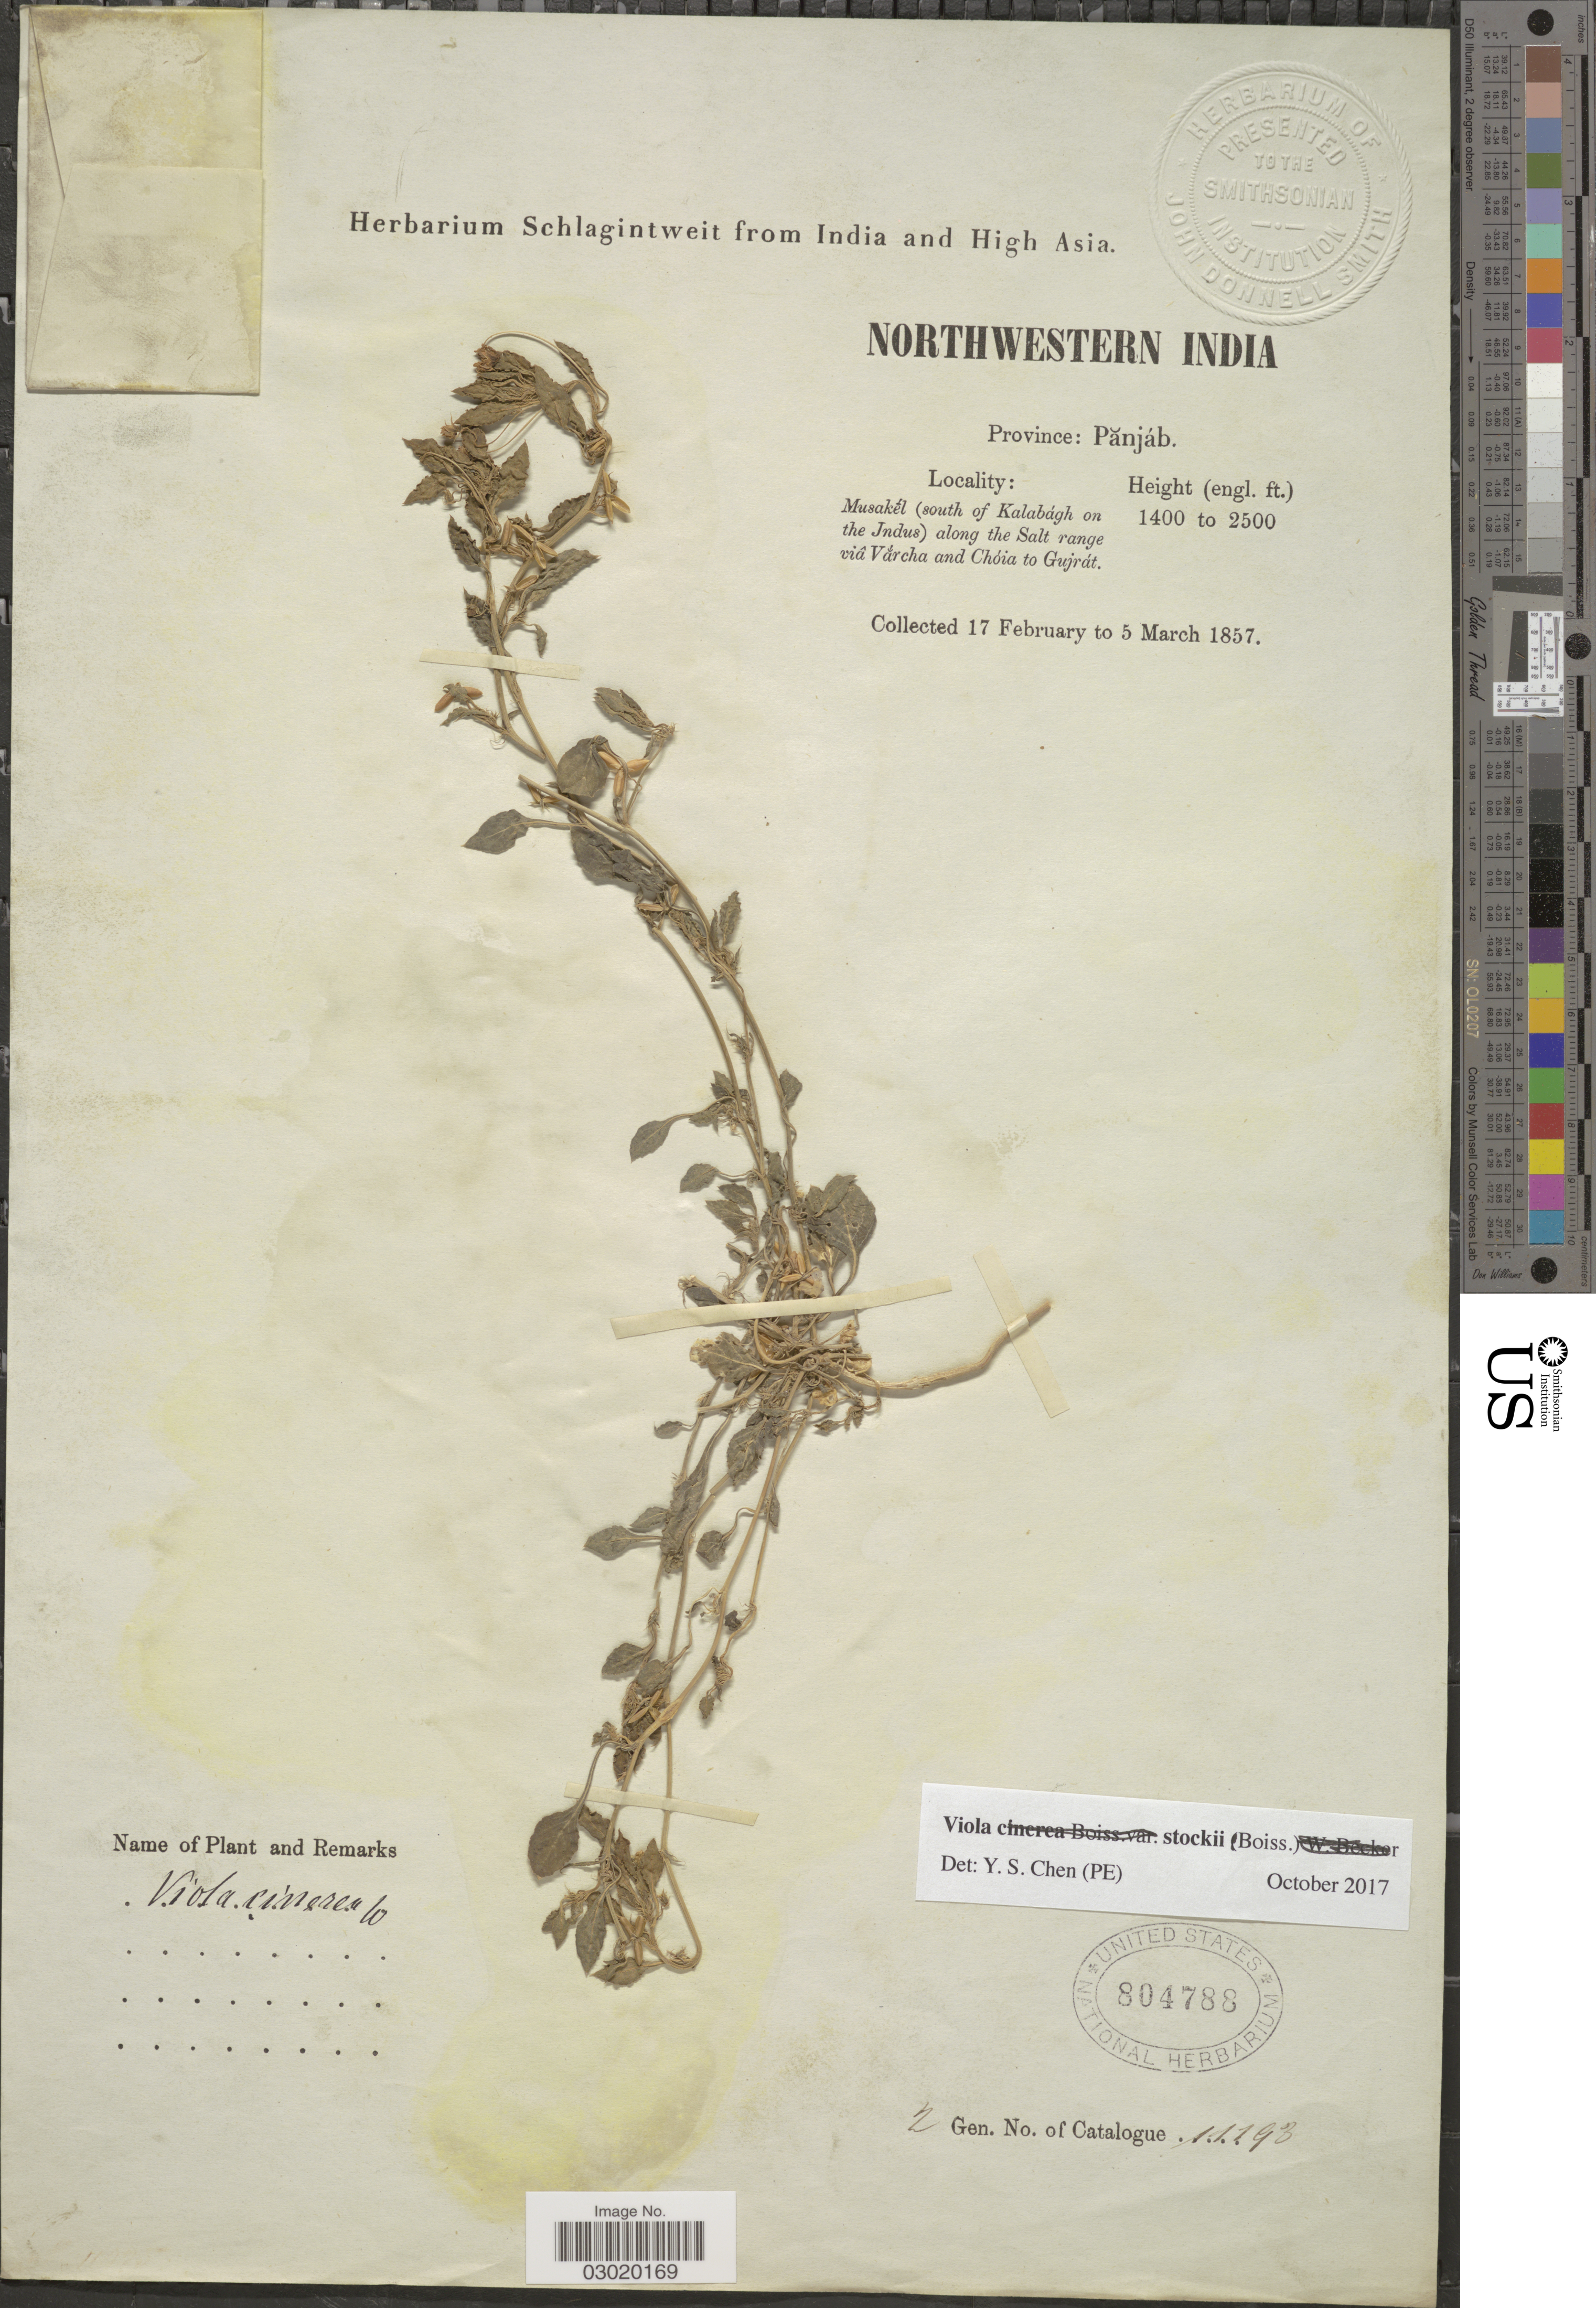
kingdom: Plantae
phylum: Tracheophyta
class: Magnoliopsida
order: Malpighiales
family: Violaceae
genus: Viola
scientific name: Viola stocksii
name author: Boiss.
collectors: Schlagintweit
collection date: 1857-02-17/1857-03-05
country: India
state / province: Punjab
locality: Northwestern India, Province: Panjab, Musakel (south of Kalabagh on the Indus) along the Salt range via Varcha and Choia to Gujrat.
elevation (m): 427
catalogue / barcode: US 804788